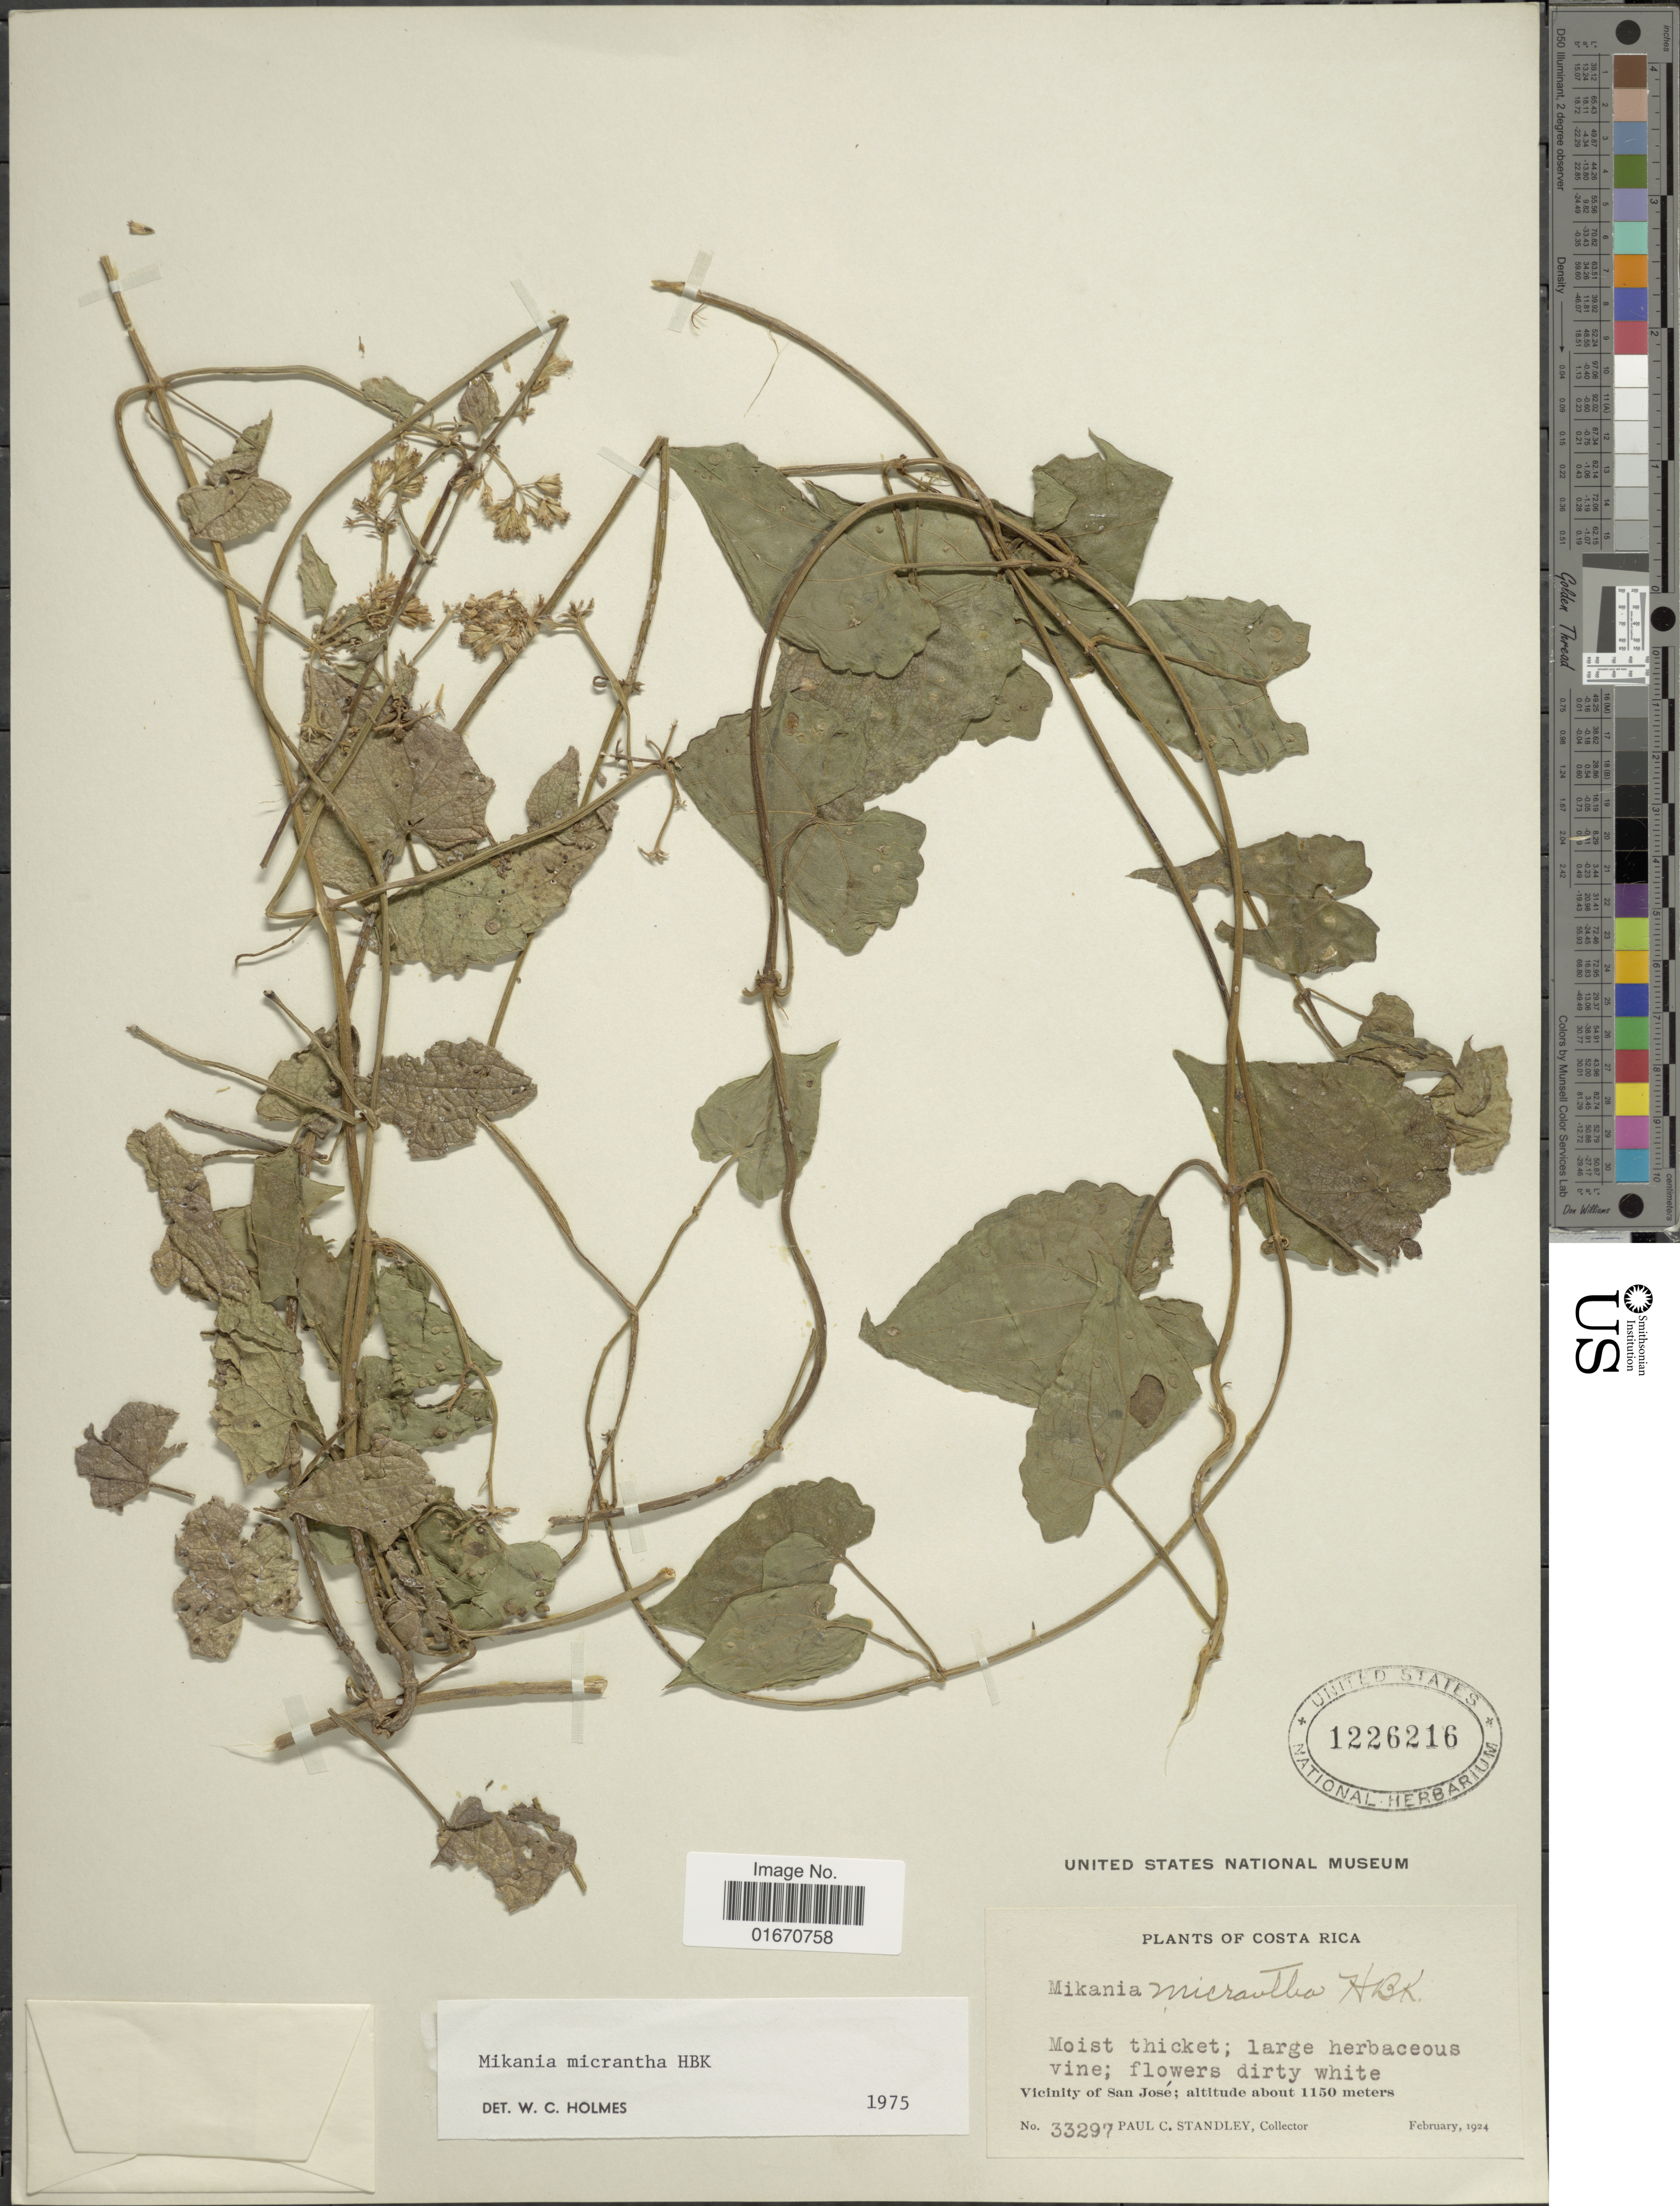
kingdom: Plantae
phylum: Tracheophyta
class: Magnoliopsida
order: Asterales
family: Asteraceae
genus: Mikania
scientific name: Mikania micrantha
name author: Kunth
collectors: P. C. Standley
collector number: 33297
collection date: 1924-02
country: Costa Rica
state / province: San José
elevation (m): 1150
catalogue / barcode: US 1226216